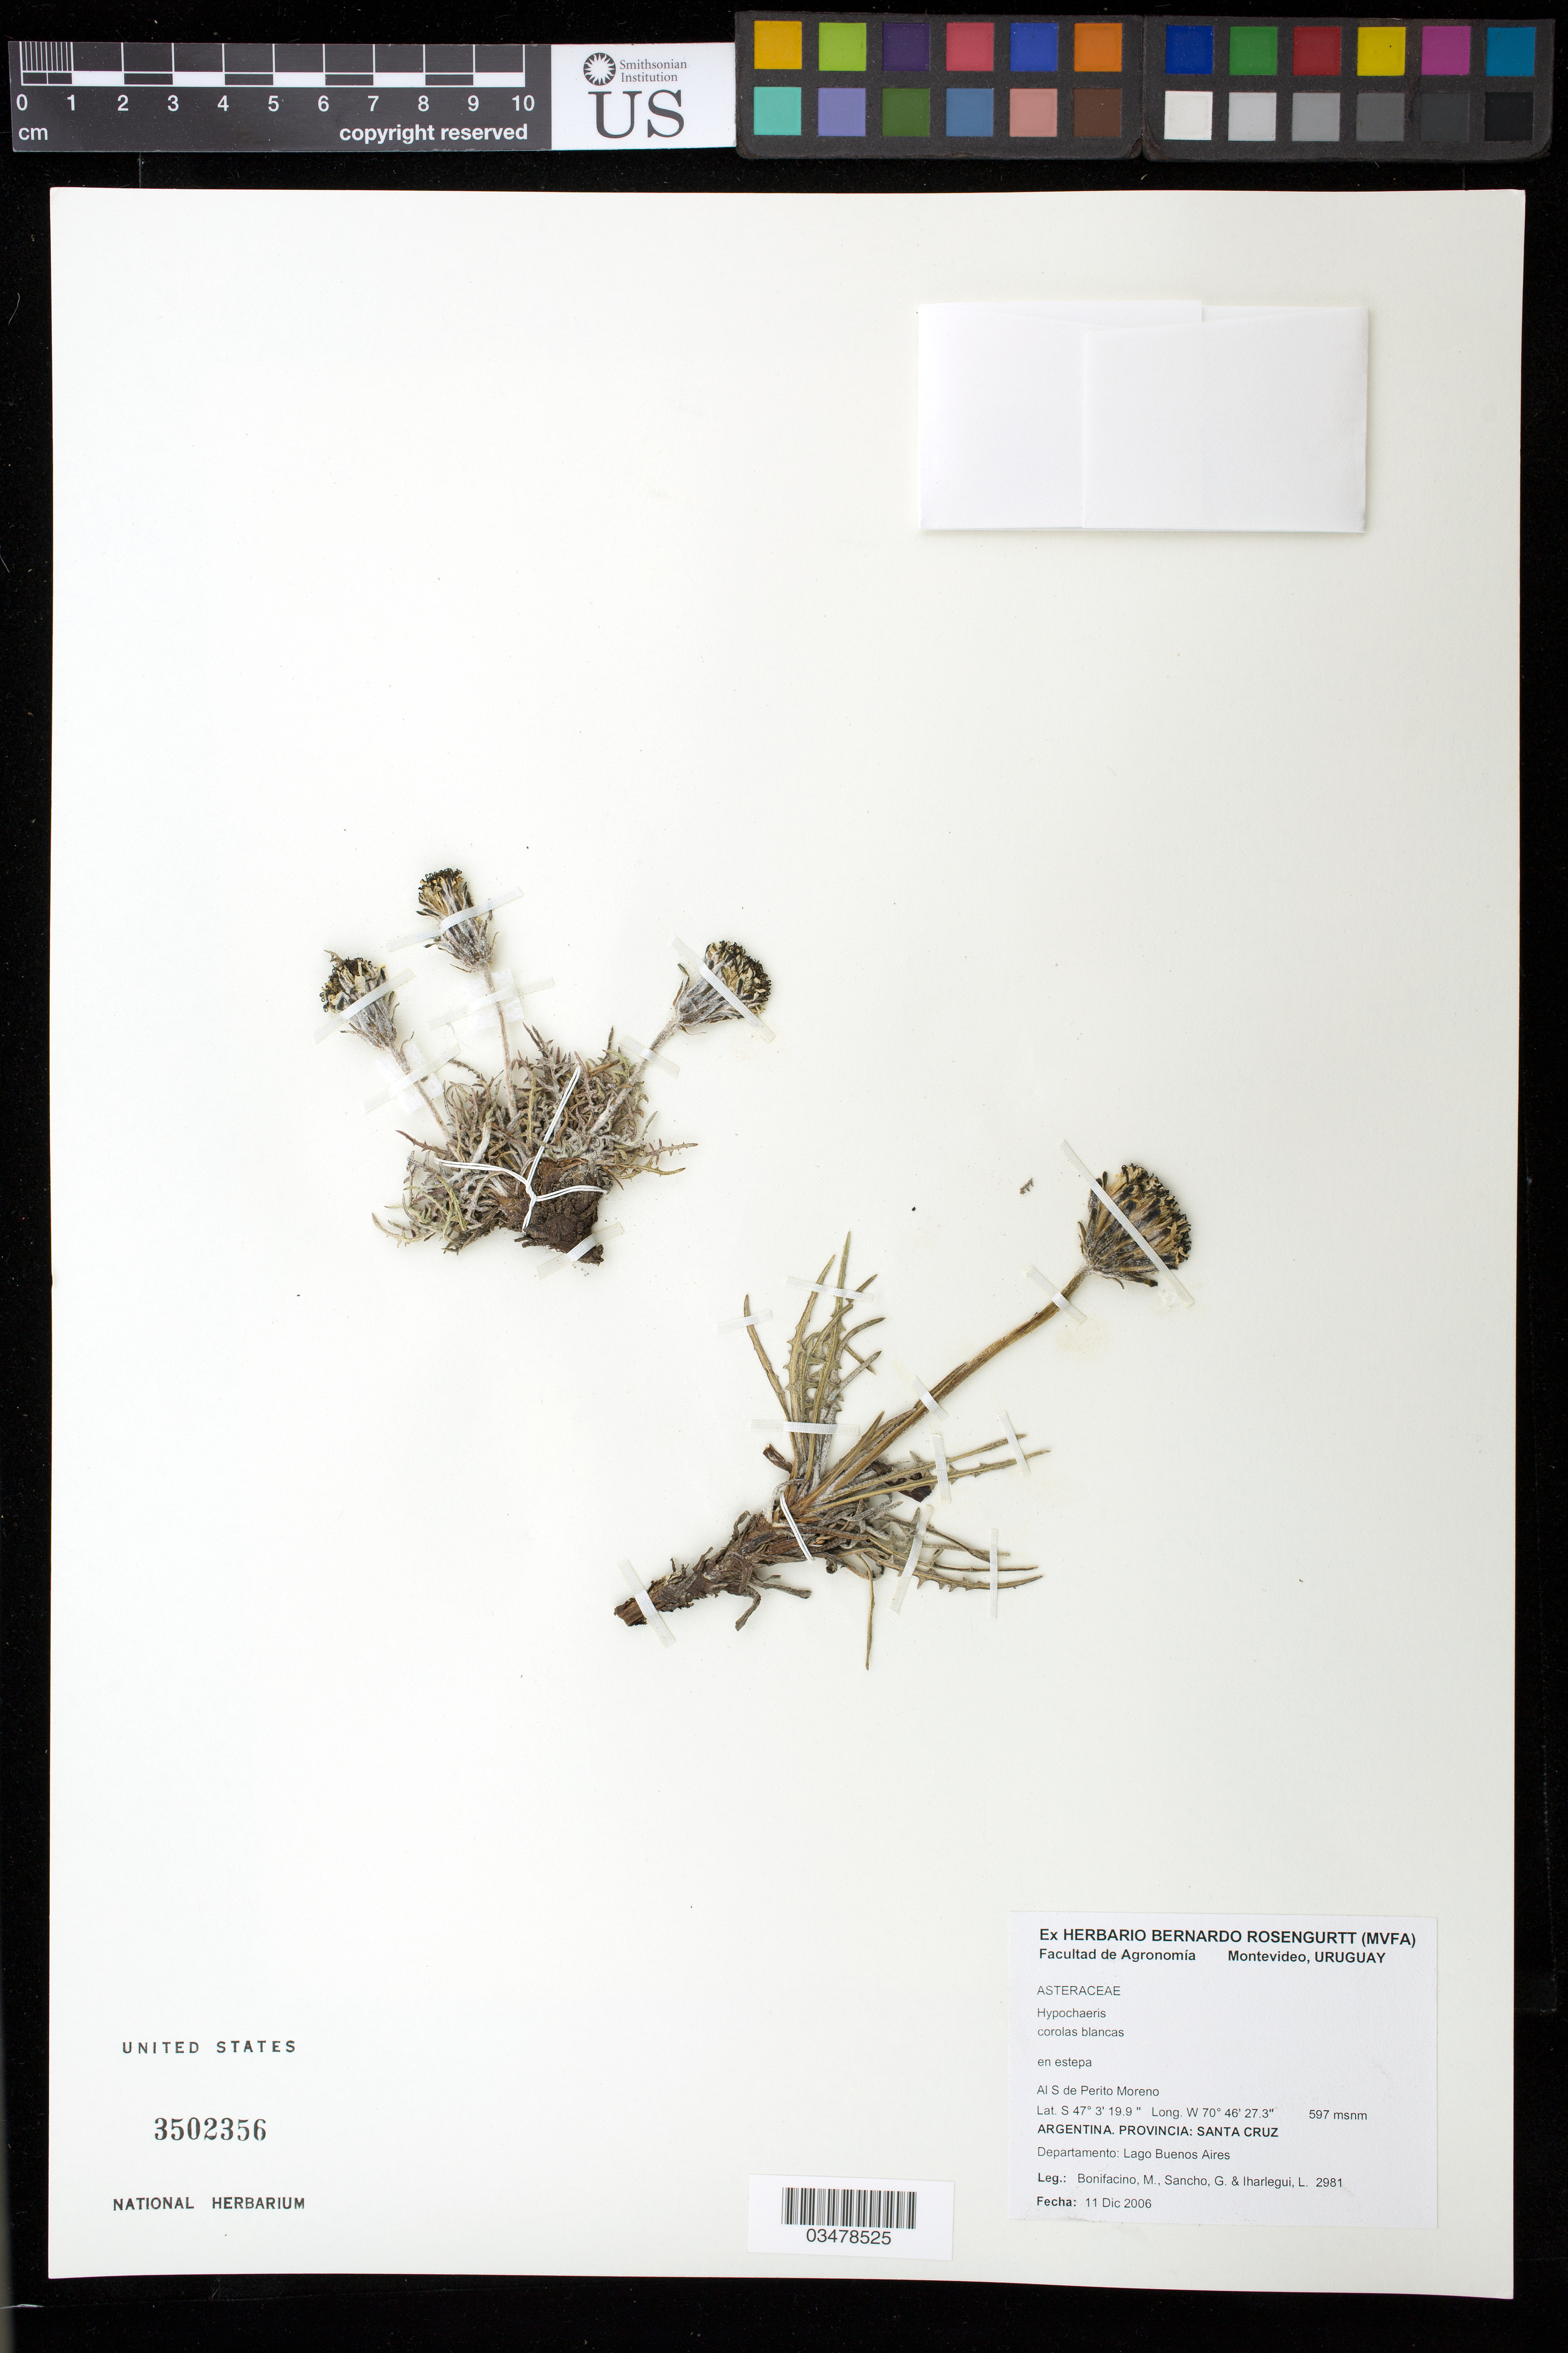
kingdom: Plantae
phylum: Tracheophyta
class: Magnoliopsida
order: Asterales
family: Asteraceae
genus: Hypochaeris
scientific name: Hypochaeris incana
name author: (Hook. & Arn.) Macloskie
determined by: Mailhos, Ary, (MVFA), Universidad de la Republica (URUGUAY)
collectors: M. Bonifacino, G. Sancho & L. Iharlegui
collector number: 2981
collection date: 2006-12-11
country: Argentina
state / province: Santa Cruz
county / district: Lago Buenos Aires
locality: Al S de Perito Moreno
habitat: En estepa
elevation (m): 597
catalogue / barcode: US 3502356